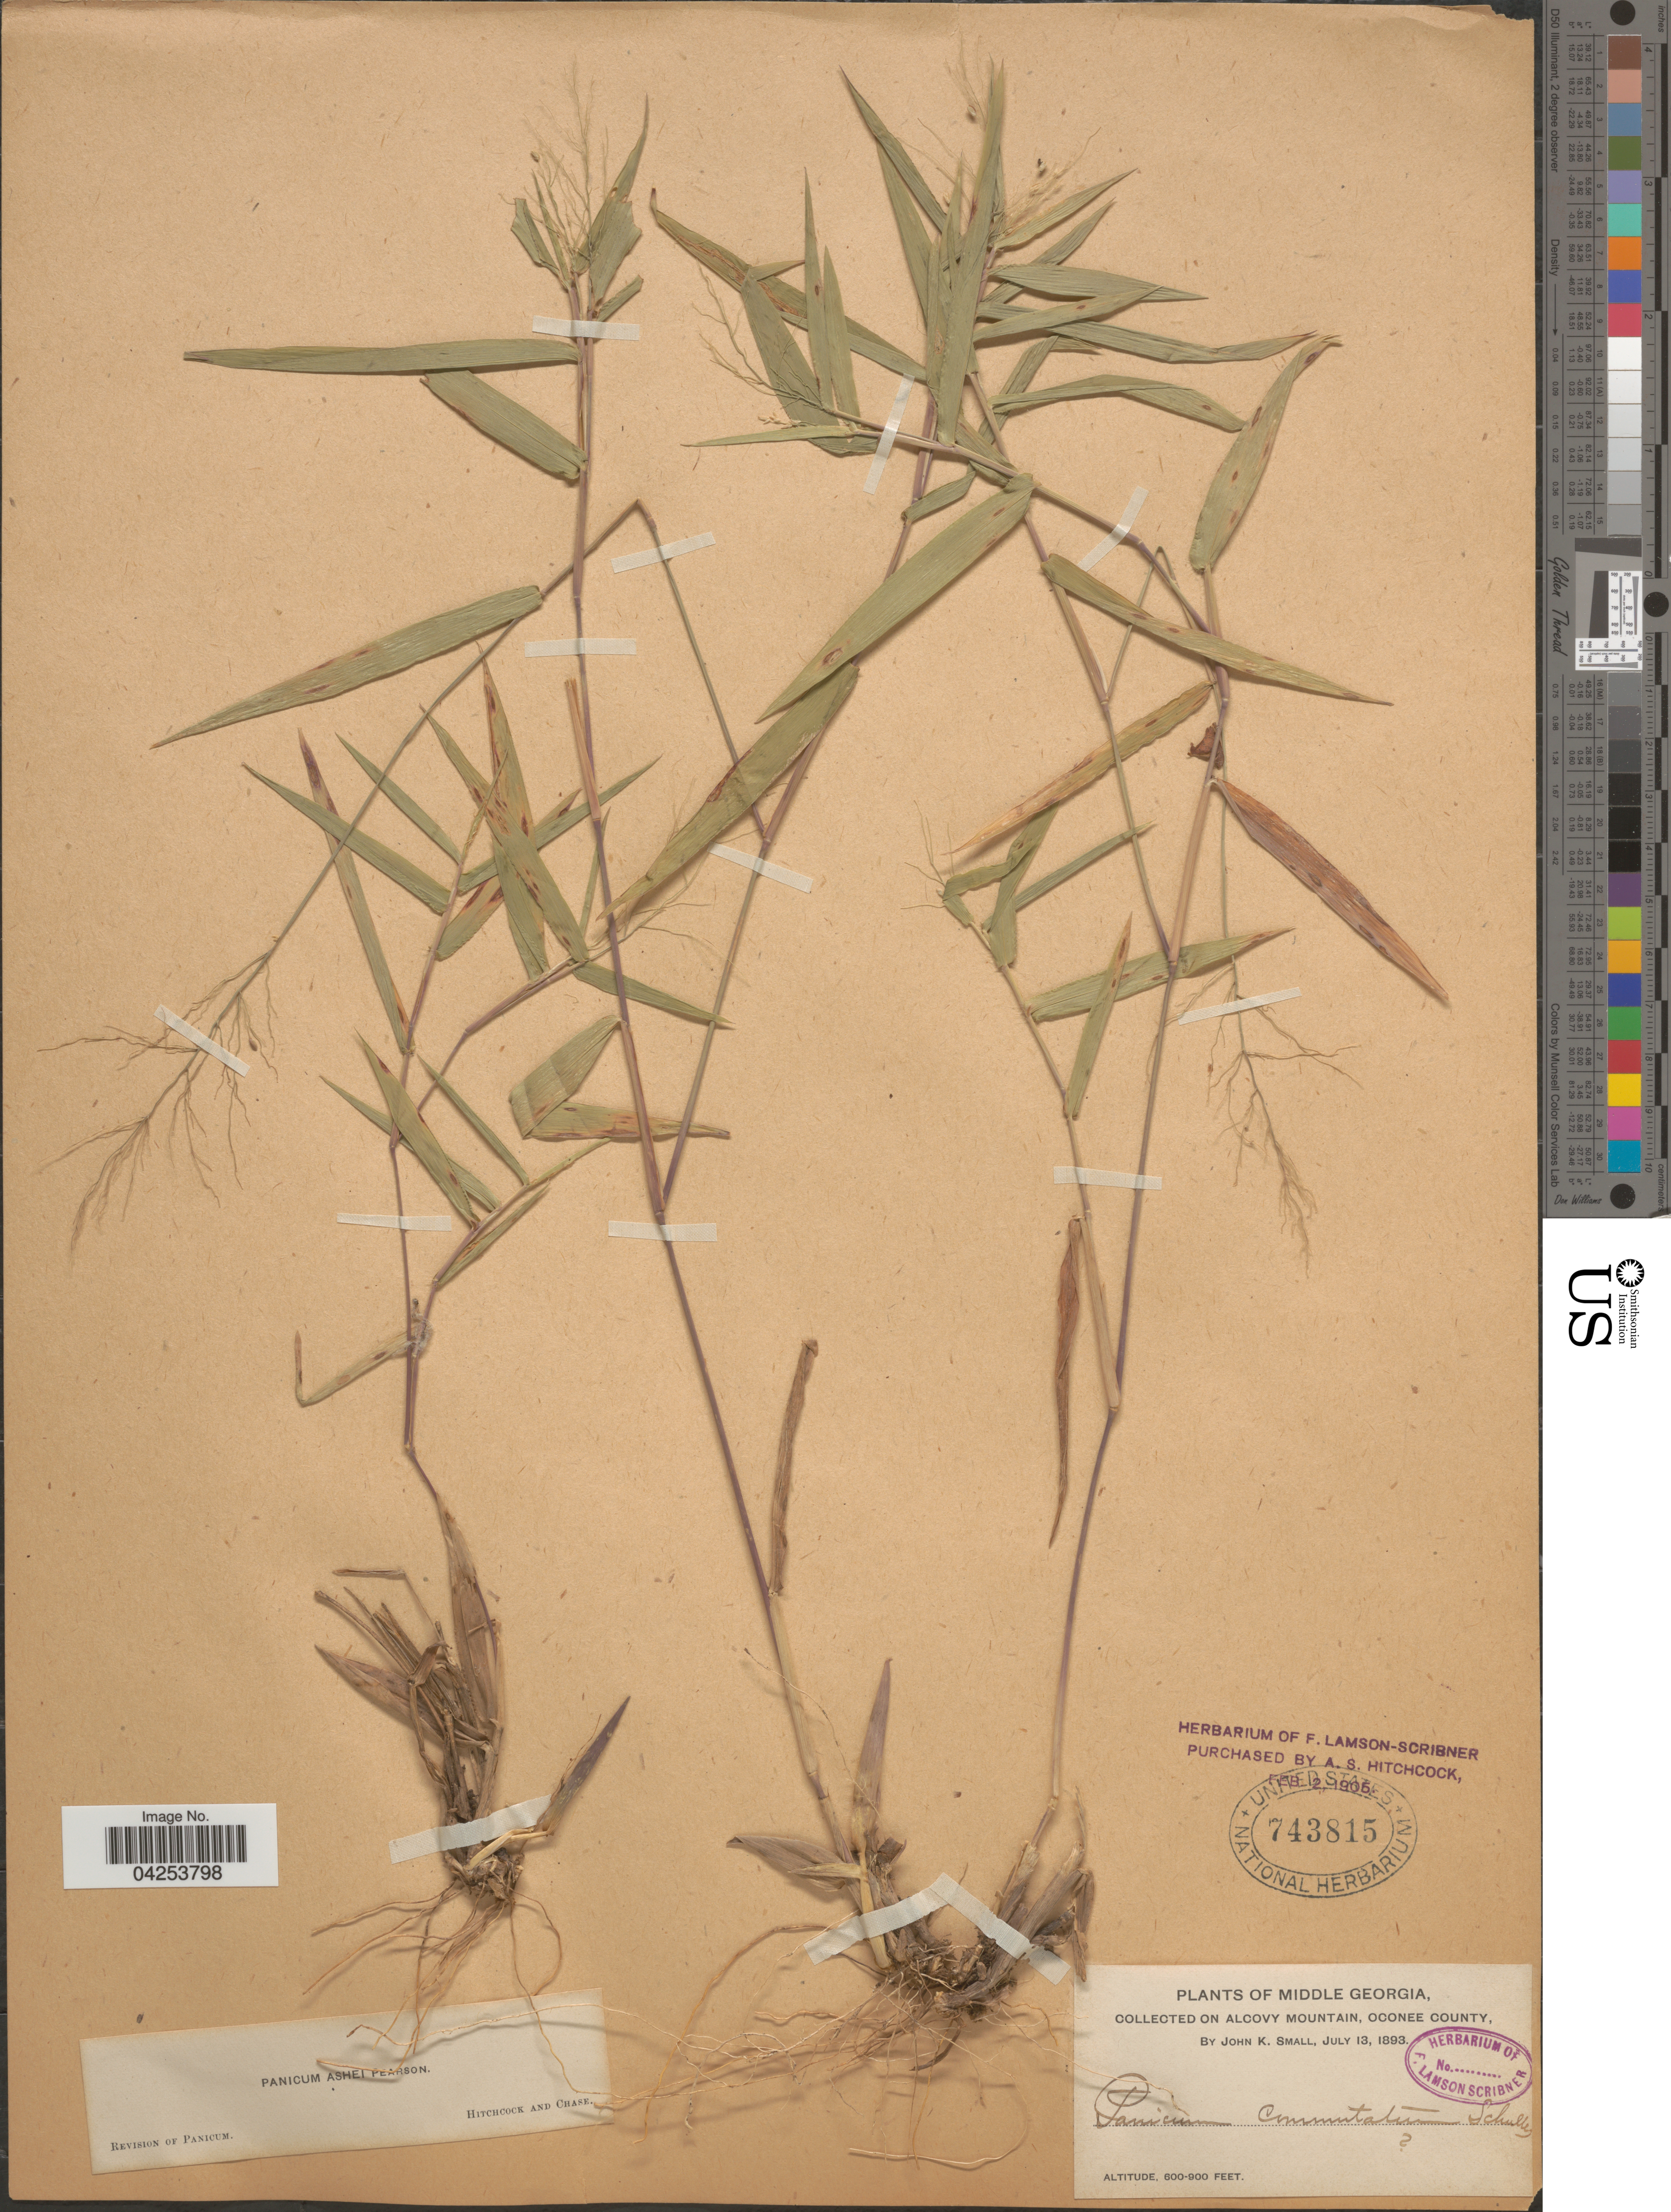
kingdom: Plantae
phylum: Tracheophyta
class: Liliopsida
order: Poales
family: Poaceae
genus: Dichanthelium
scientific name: Dichanthelium commutatum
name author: (Schult.) Gould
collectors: J. K. Small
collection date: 1893-07-13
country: United States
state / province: Georgia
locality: Middle Georgia. On Alcovy Mountain, Oconee County.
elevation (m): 183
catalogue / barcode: US 743815